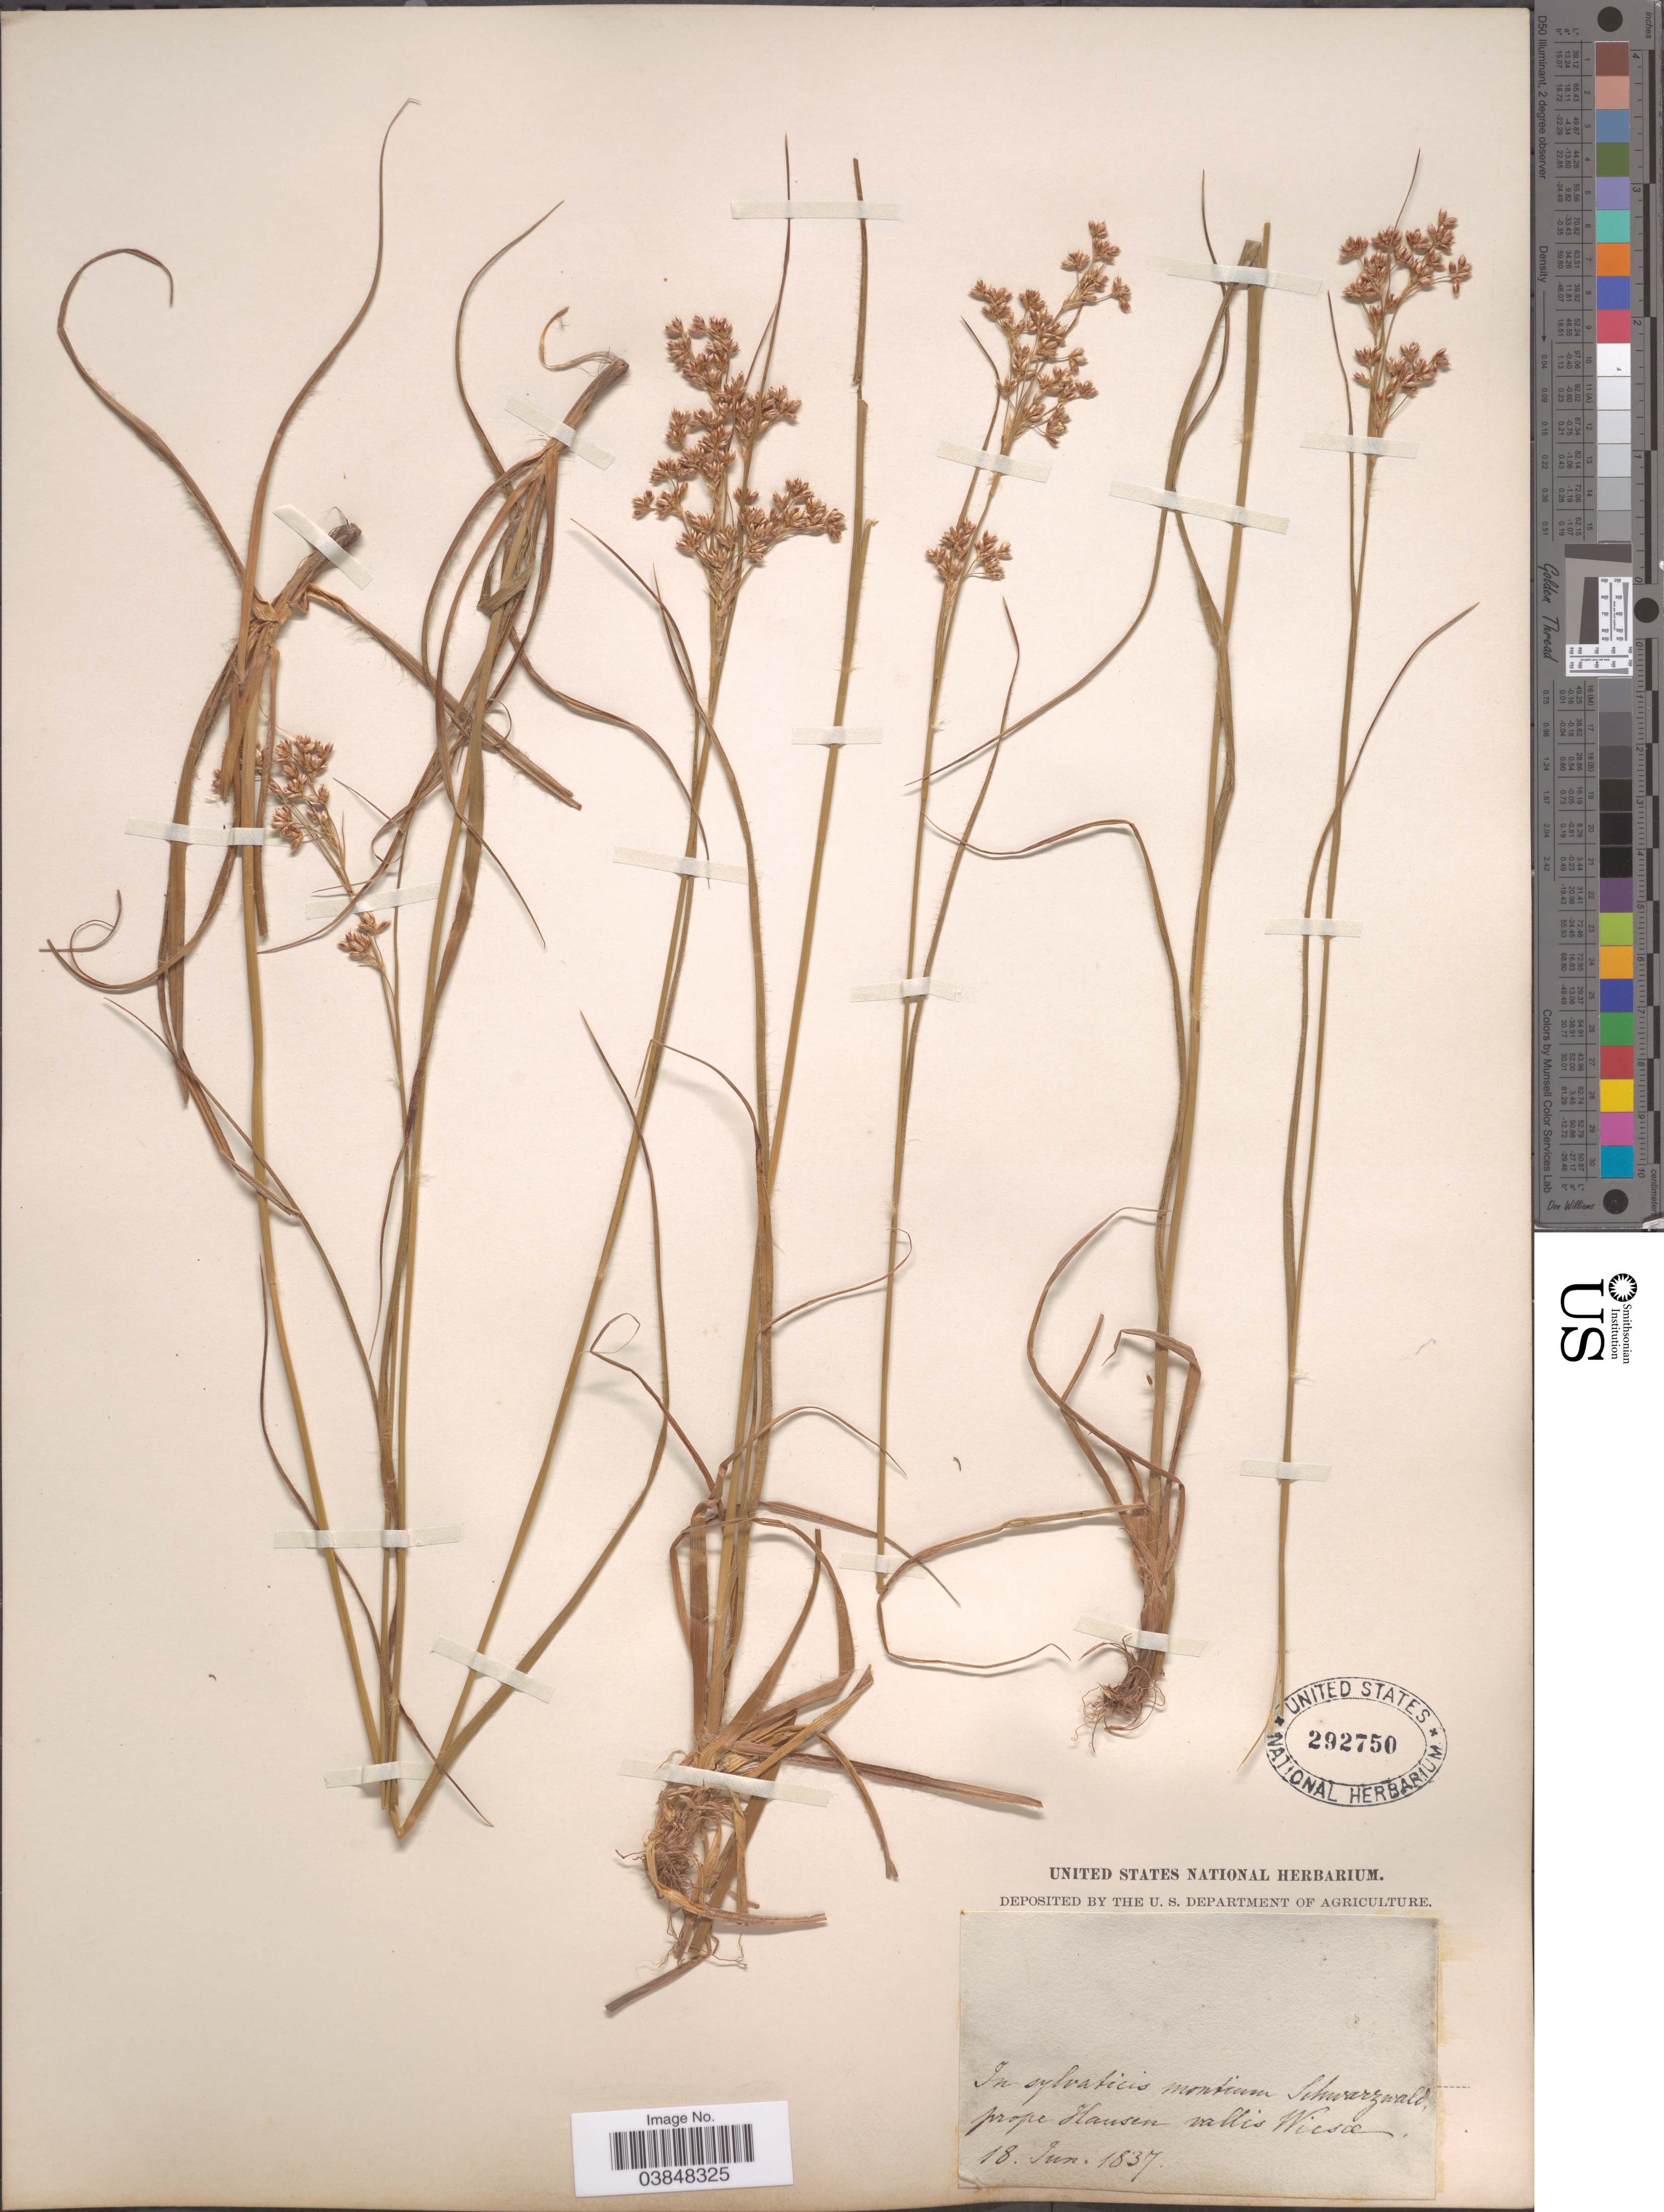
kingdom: Plantae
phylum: Tracheophyta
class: Liliopsida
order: Poales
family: Juncaceae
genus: Luzula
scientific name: Luzula sp.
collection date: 1837-06-18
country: Germany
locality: In sylvaticis montium Schwarzwald, prope Hausen vallis Wiese.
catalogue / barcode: US 292750